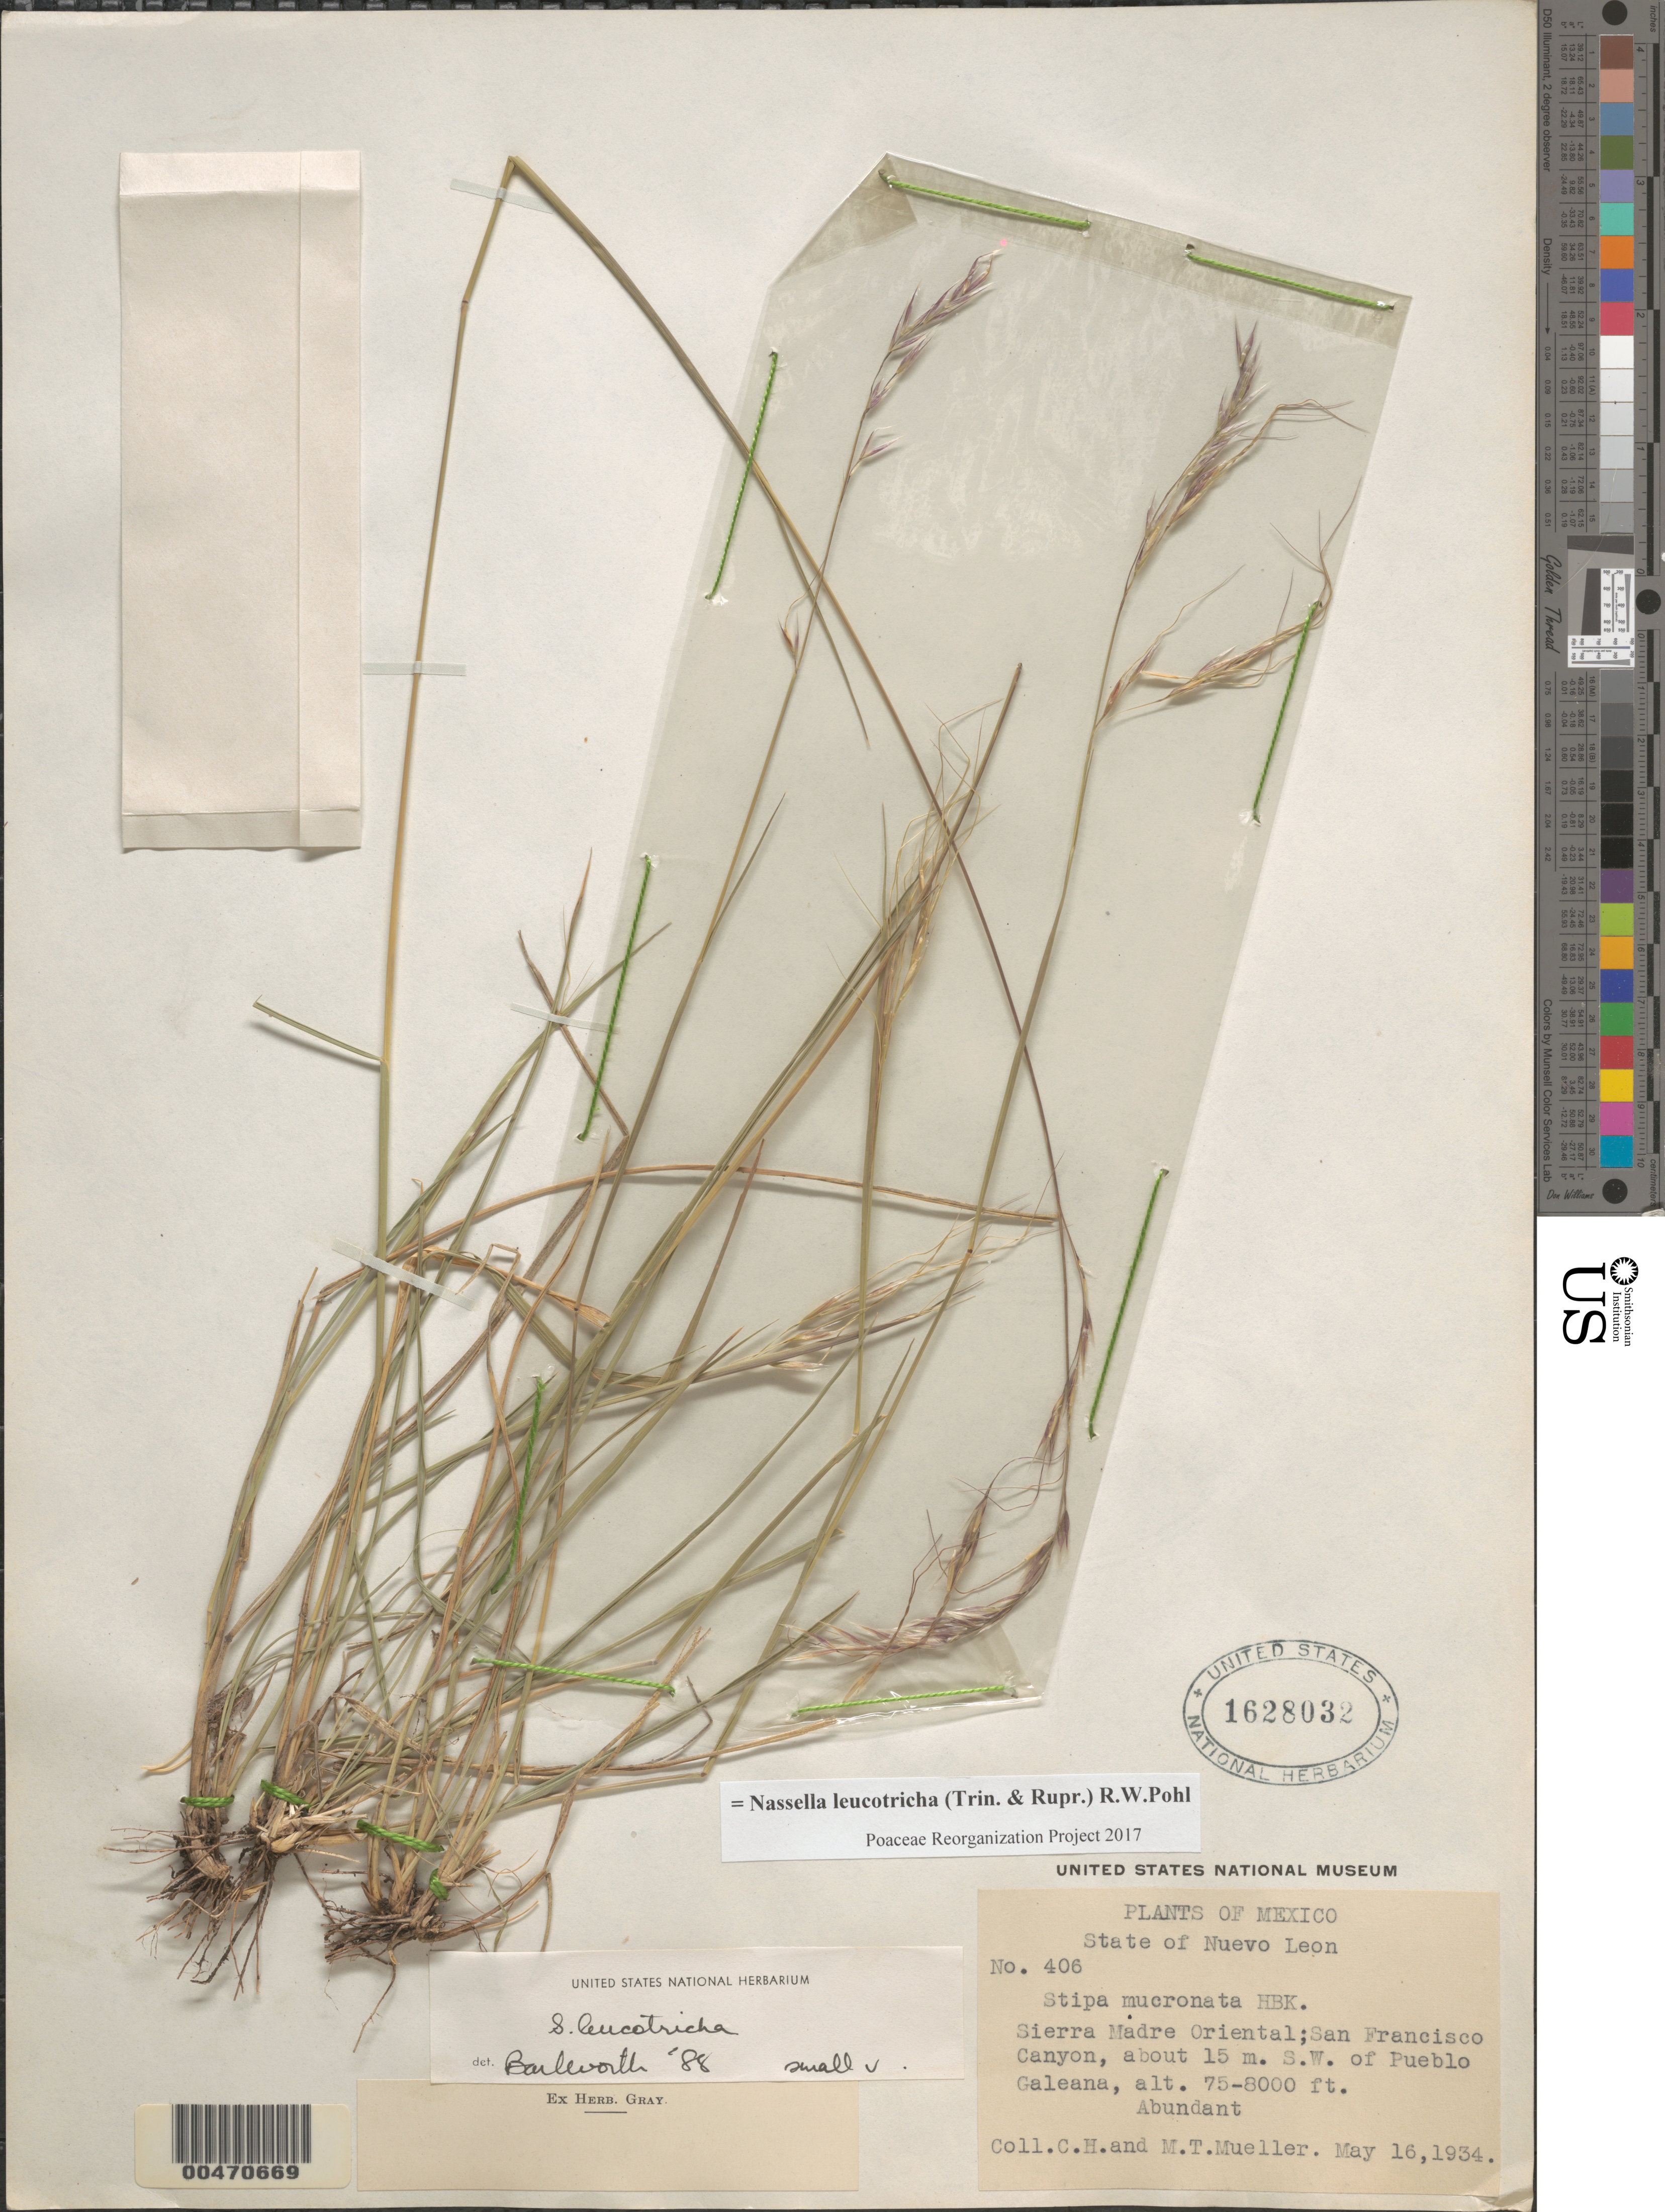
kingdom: Plantae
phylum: Tracheophyta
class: Liliopsida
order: Poales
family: Poaceae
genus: Nassella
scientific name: Nassella leucotricha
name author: (Trin. & Rupr.) R.W. Pohl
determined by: Poaceae Reorganization Project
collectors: C. H. Mueller & M. Mueller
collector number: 406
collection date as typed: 16 May 1934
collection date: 1934-05-16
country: Mexico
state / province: Nuevo León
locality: Sierra Madre Oriental, San Francisco Canyon, about 15 mi SW of Pueblo Galeana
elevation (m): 2286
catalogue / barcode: US 1628032